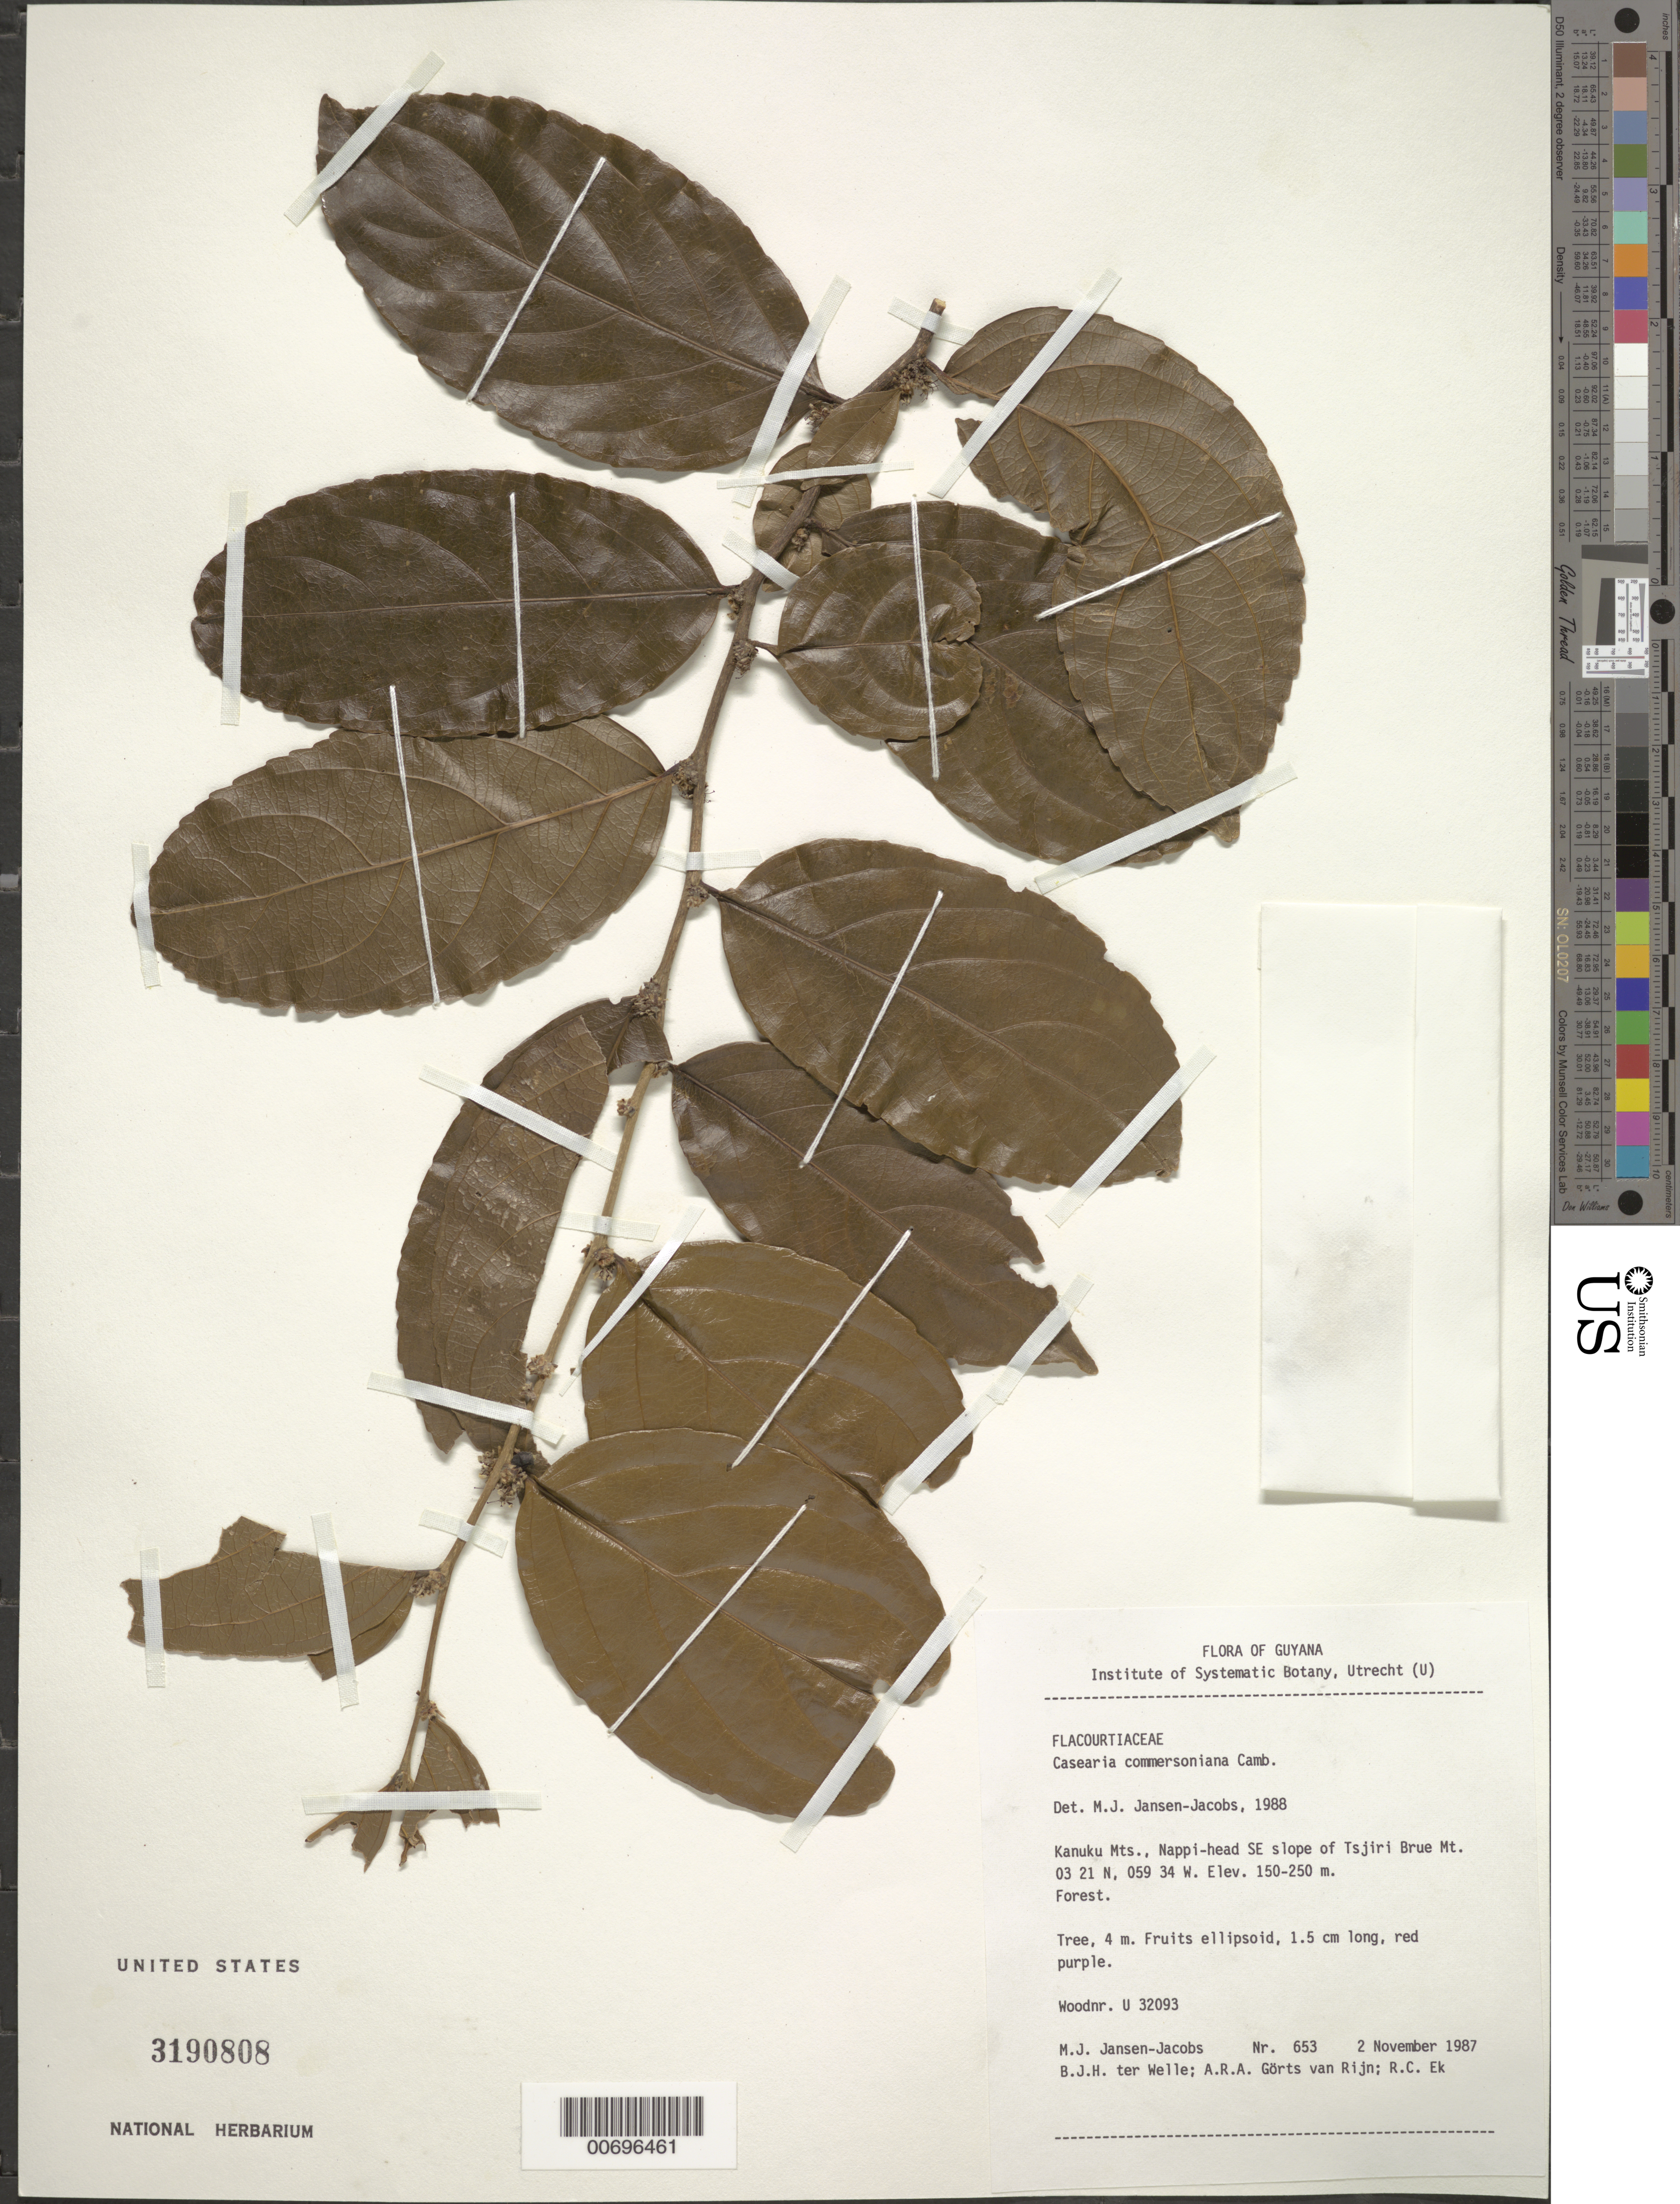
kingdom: Plantae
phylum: Tracheophyta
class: Magnoliopsida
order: Malpighiales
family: Salicaceae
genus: Piparea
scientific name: Piparea dentata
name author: Aubl.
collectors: M. J. Jansen-Jacobs, B. Welle, A. .R. A. Görts-van Rijn & R. C. Ek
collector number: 653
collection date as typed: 2-Nov-87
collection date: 1987-11-02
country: Guyana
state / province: U. Takutu-U. Essequibo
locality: Kanuku Mts., Nappi-head, SE slope of Tsjiri Brue Mt., camp 1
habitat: Forest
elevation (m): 150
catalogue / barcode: US 3190808